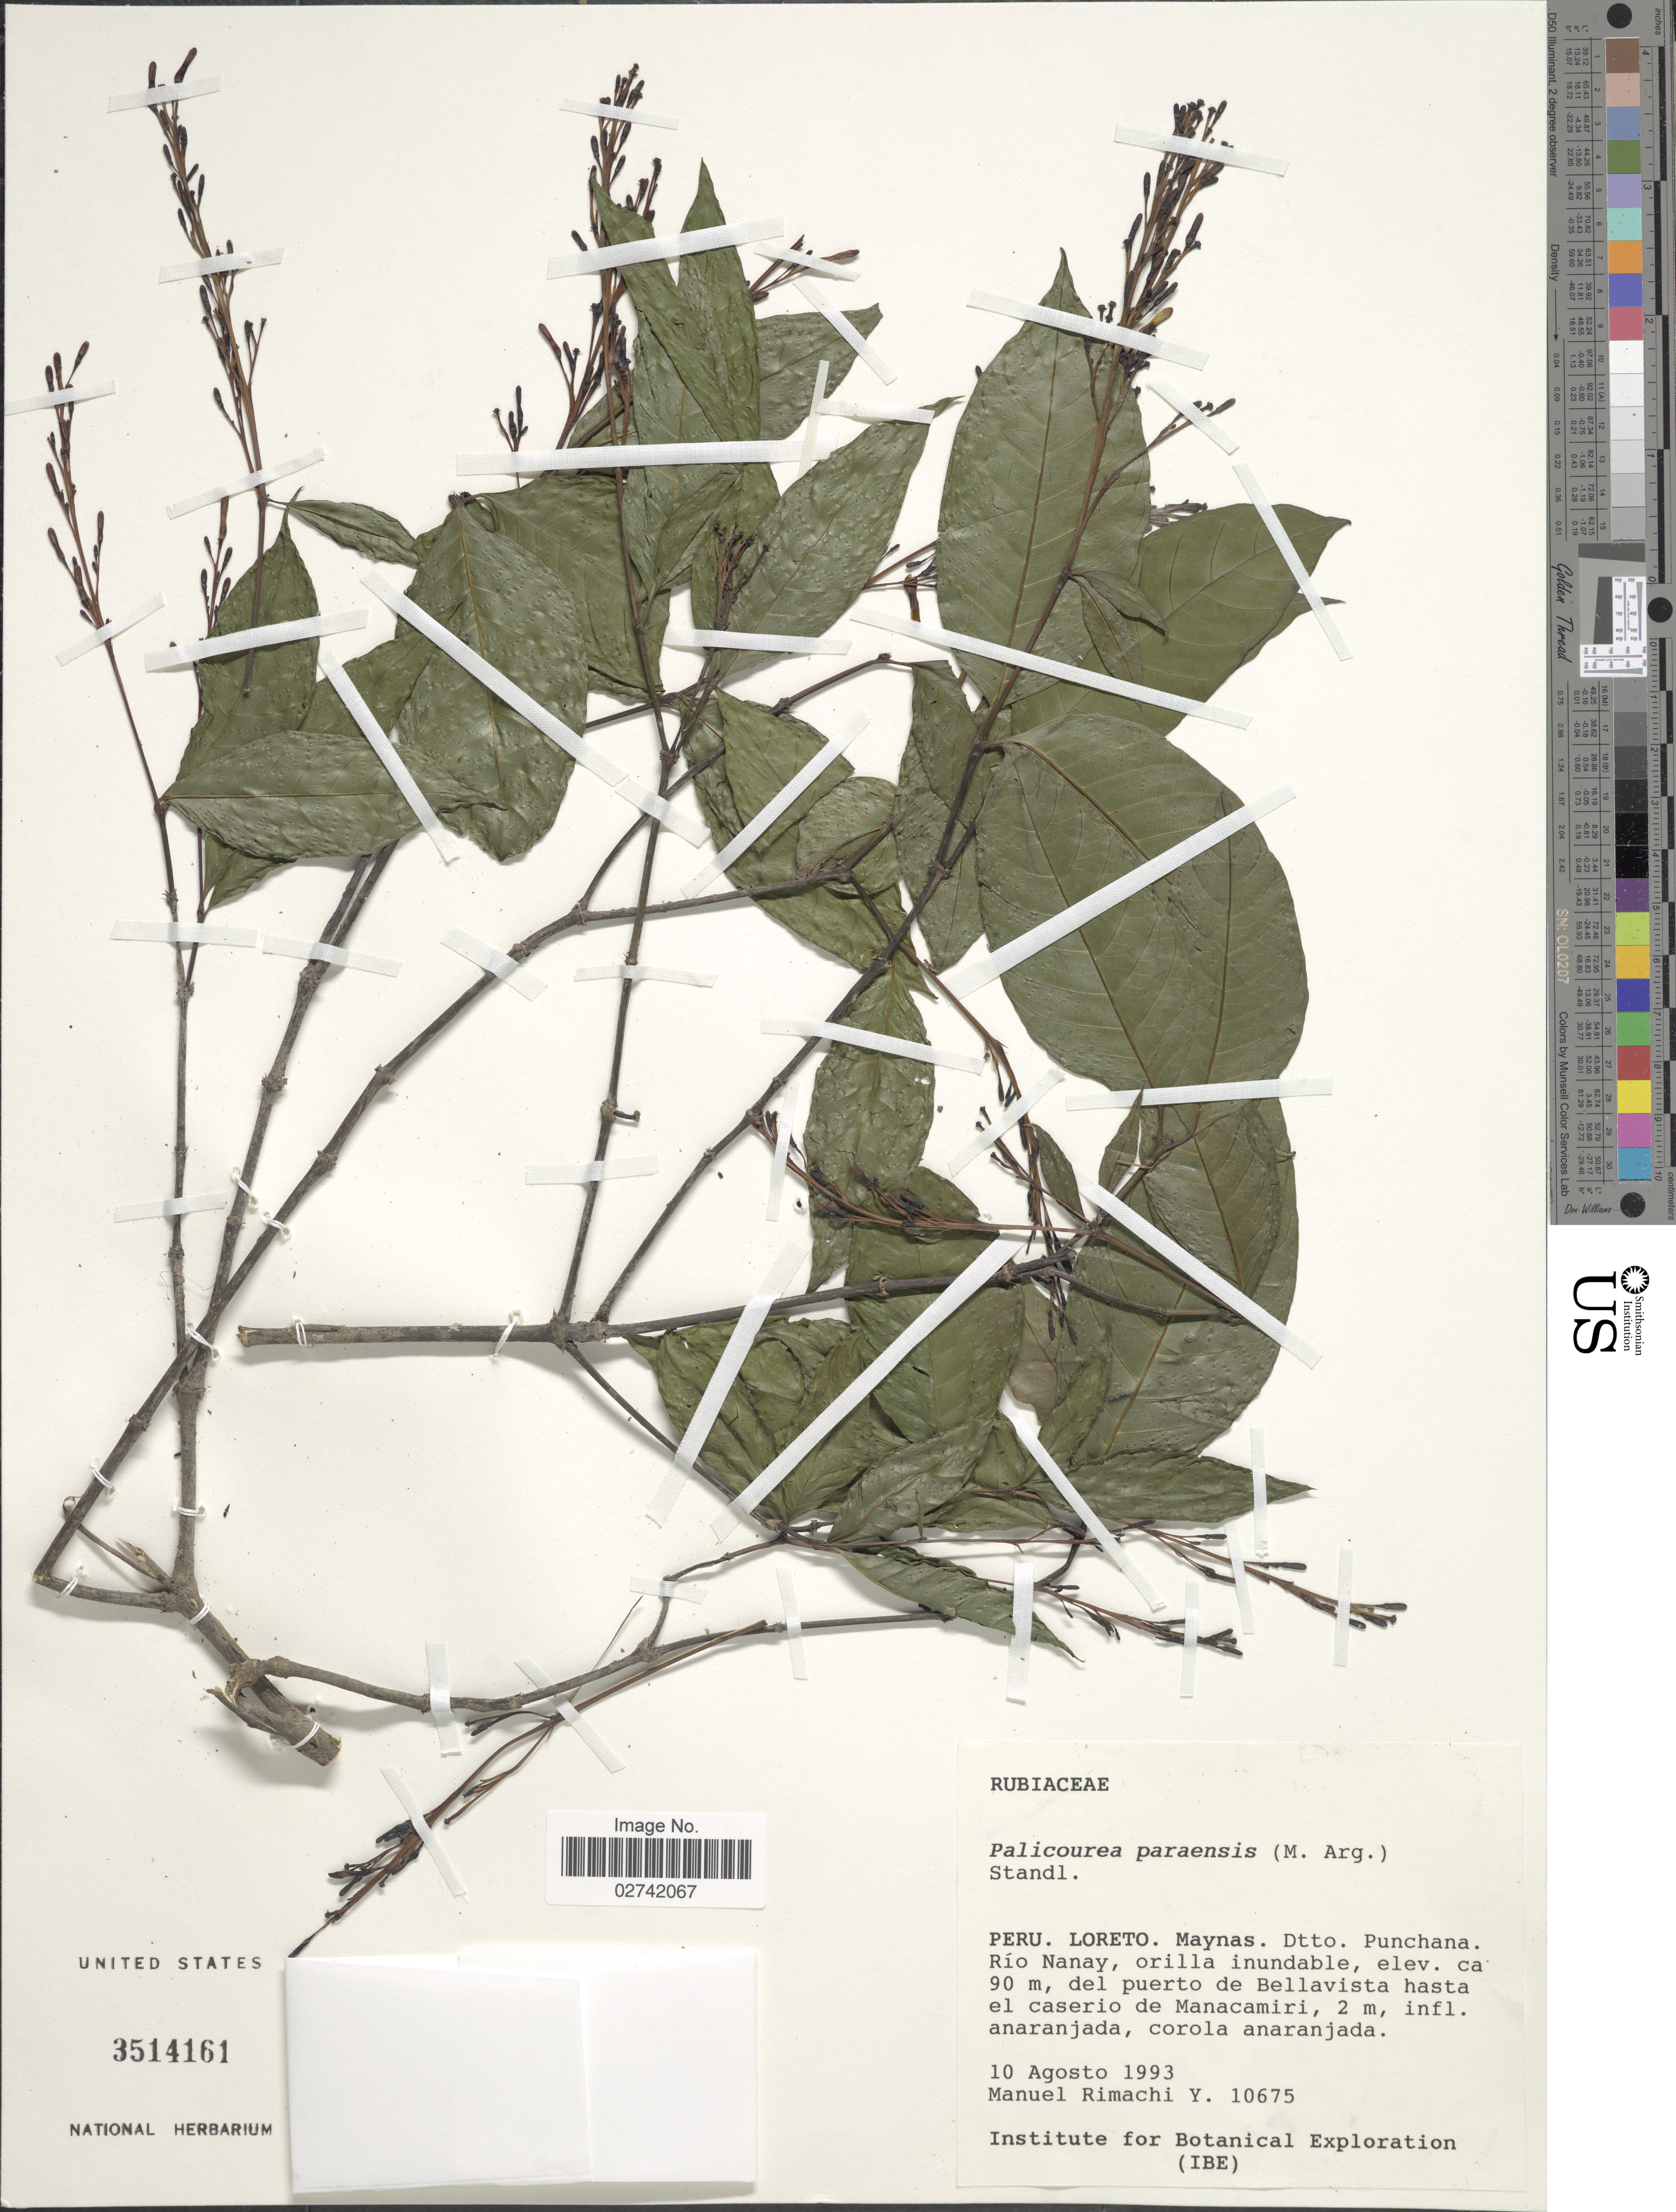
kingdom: Plantae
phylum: Tracheophyta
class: Magnoliopsida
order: Gentianales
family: Rubiaceae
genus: Palicourea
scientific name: Palicourea paraensis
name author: (Müll. Arg.) Standl.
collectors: M. Rimachi Y.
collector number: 10675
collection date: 1993-08-10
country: Peru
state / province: Loreto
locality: Maynas. Dtto. Punchana Rio Nanay, del puerto de Bellavista hasta al caserio de Manacamiri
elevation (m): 90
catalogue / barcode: US 3514161